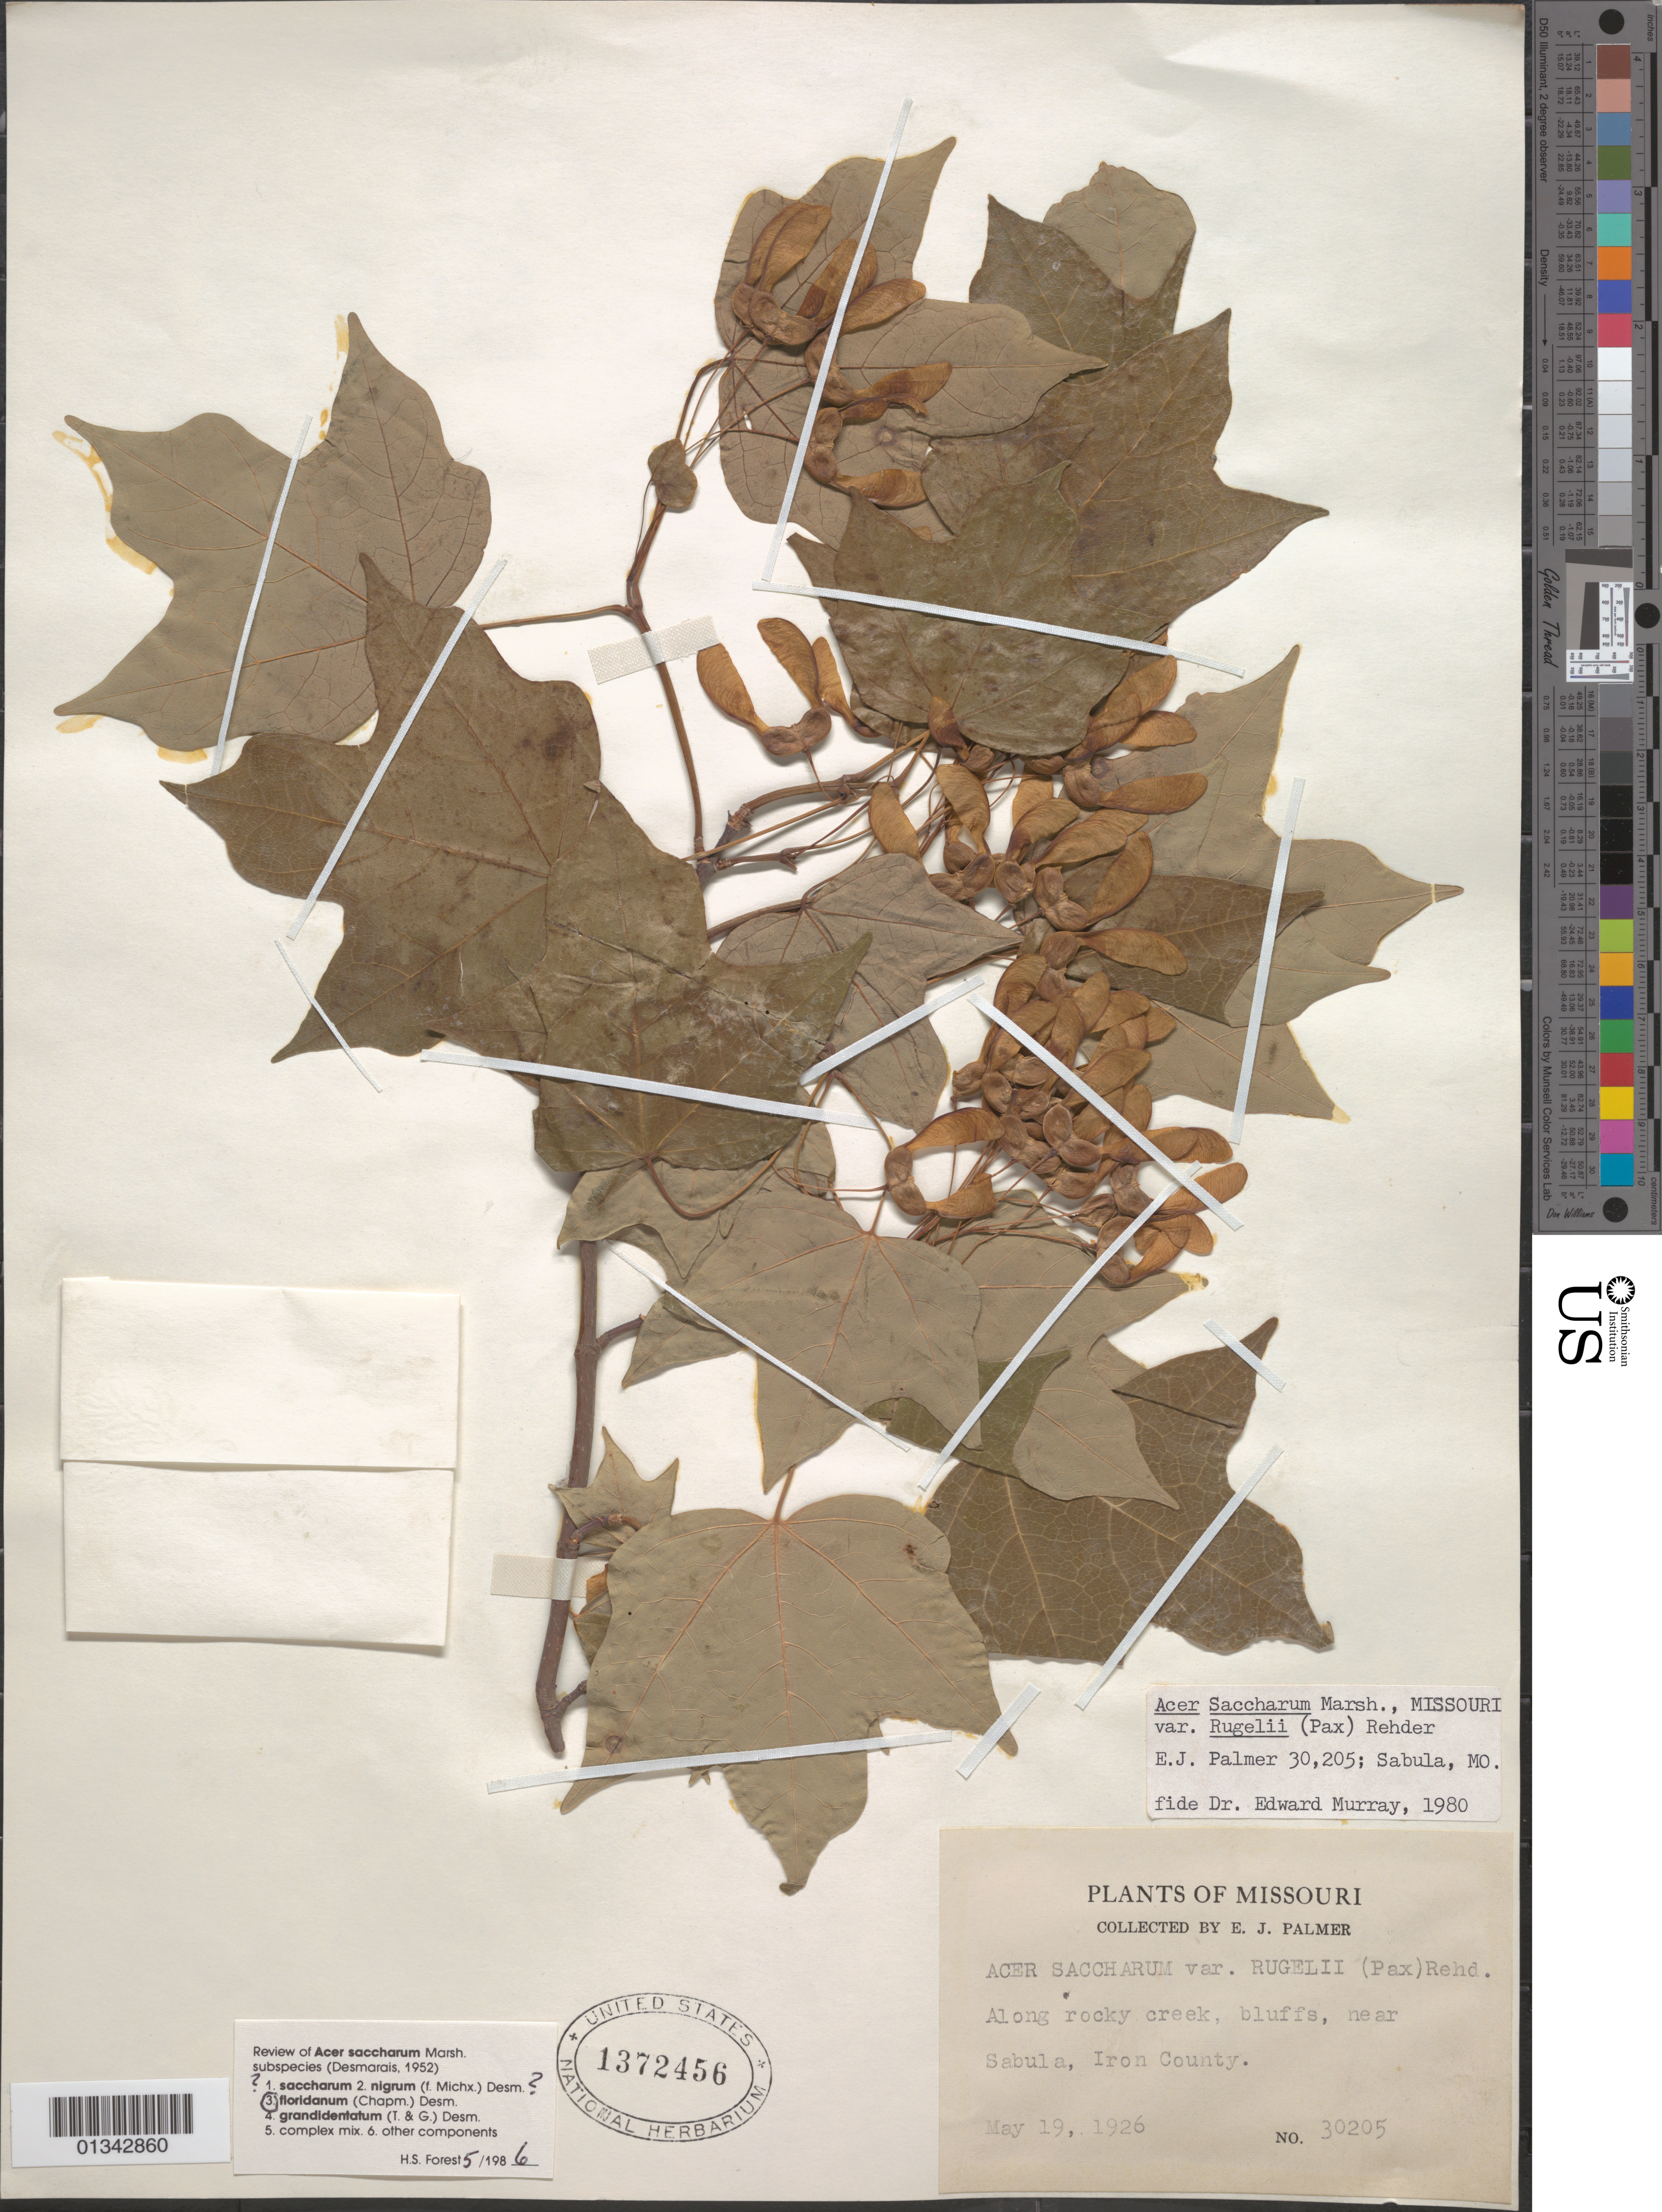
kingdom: Plantae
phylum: Tracheophyta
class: Magnoliopsida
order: Sapindales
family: Sapindaceae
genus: Acer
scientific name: Acer saccharum subsp. floridanum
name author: (Chapm.) Desmarais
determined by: Forest, H. S.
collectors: E. J. Palmer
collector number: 30205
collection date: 1926-05-19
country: United States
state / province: Missouri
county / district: Iron County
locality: Iron County, near Sabula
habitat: Along rocky creek, bluffs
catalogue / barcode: US 1372456